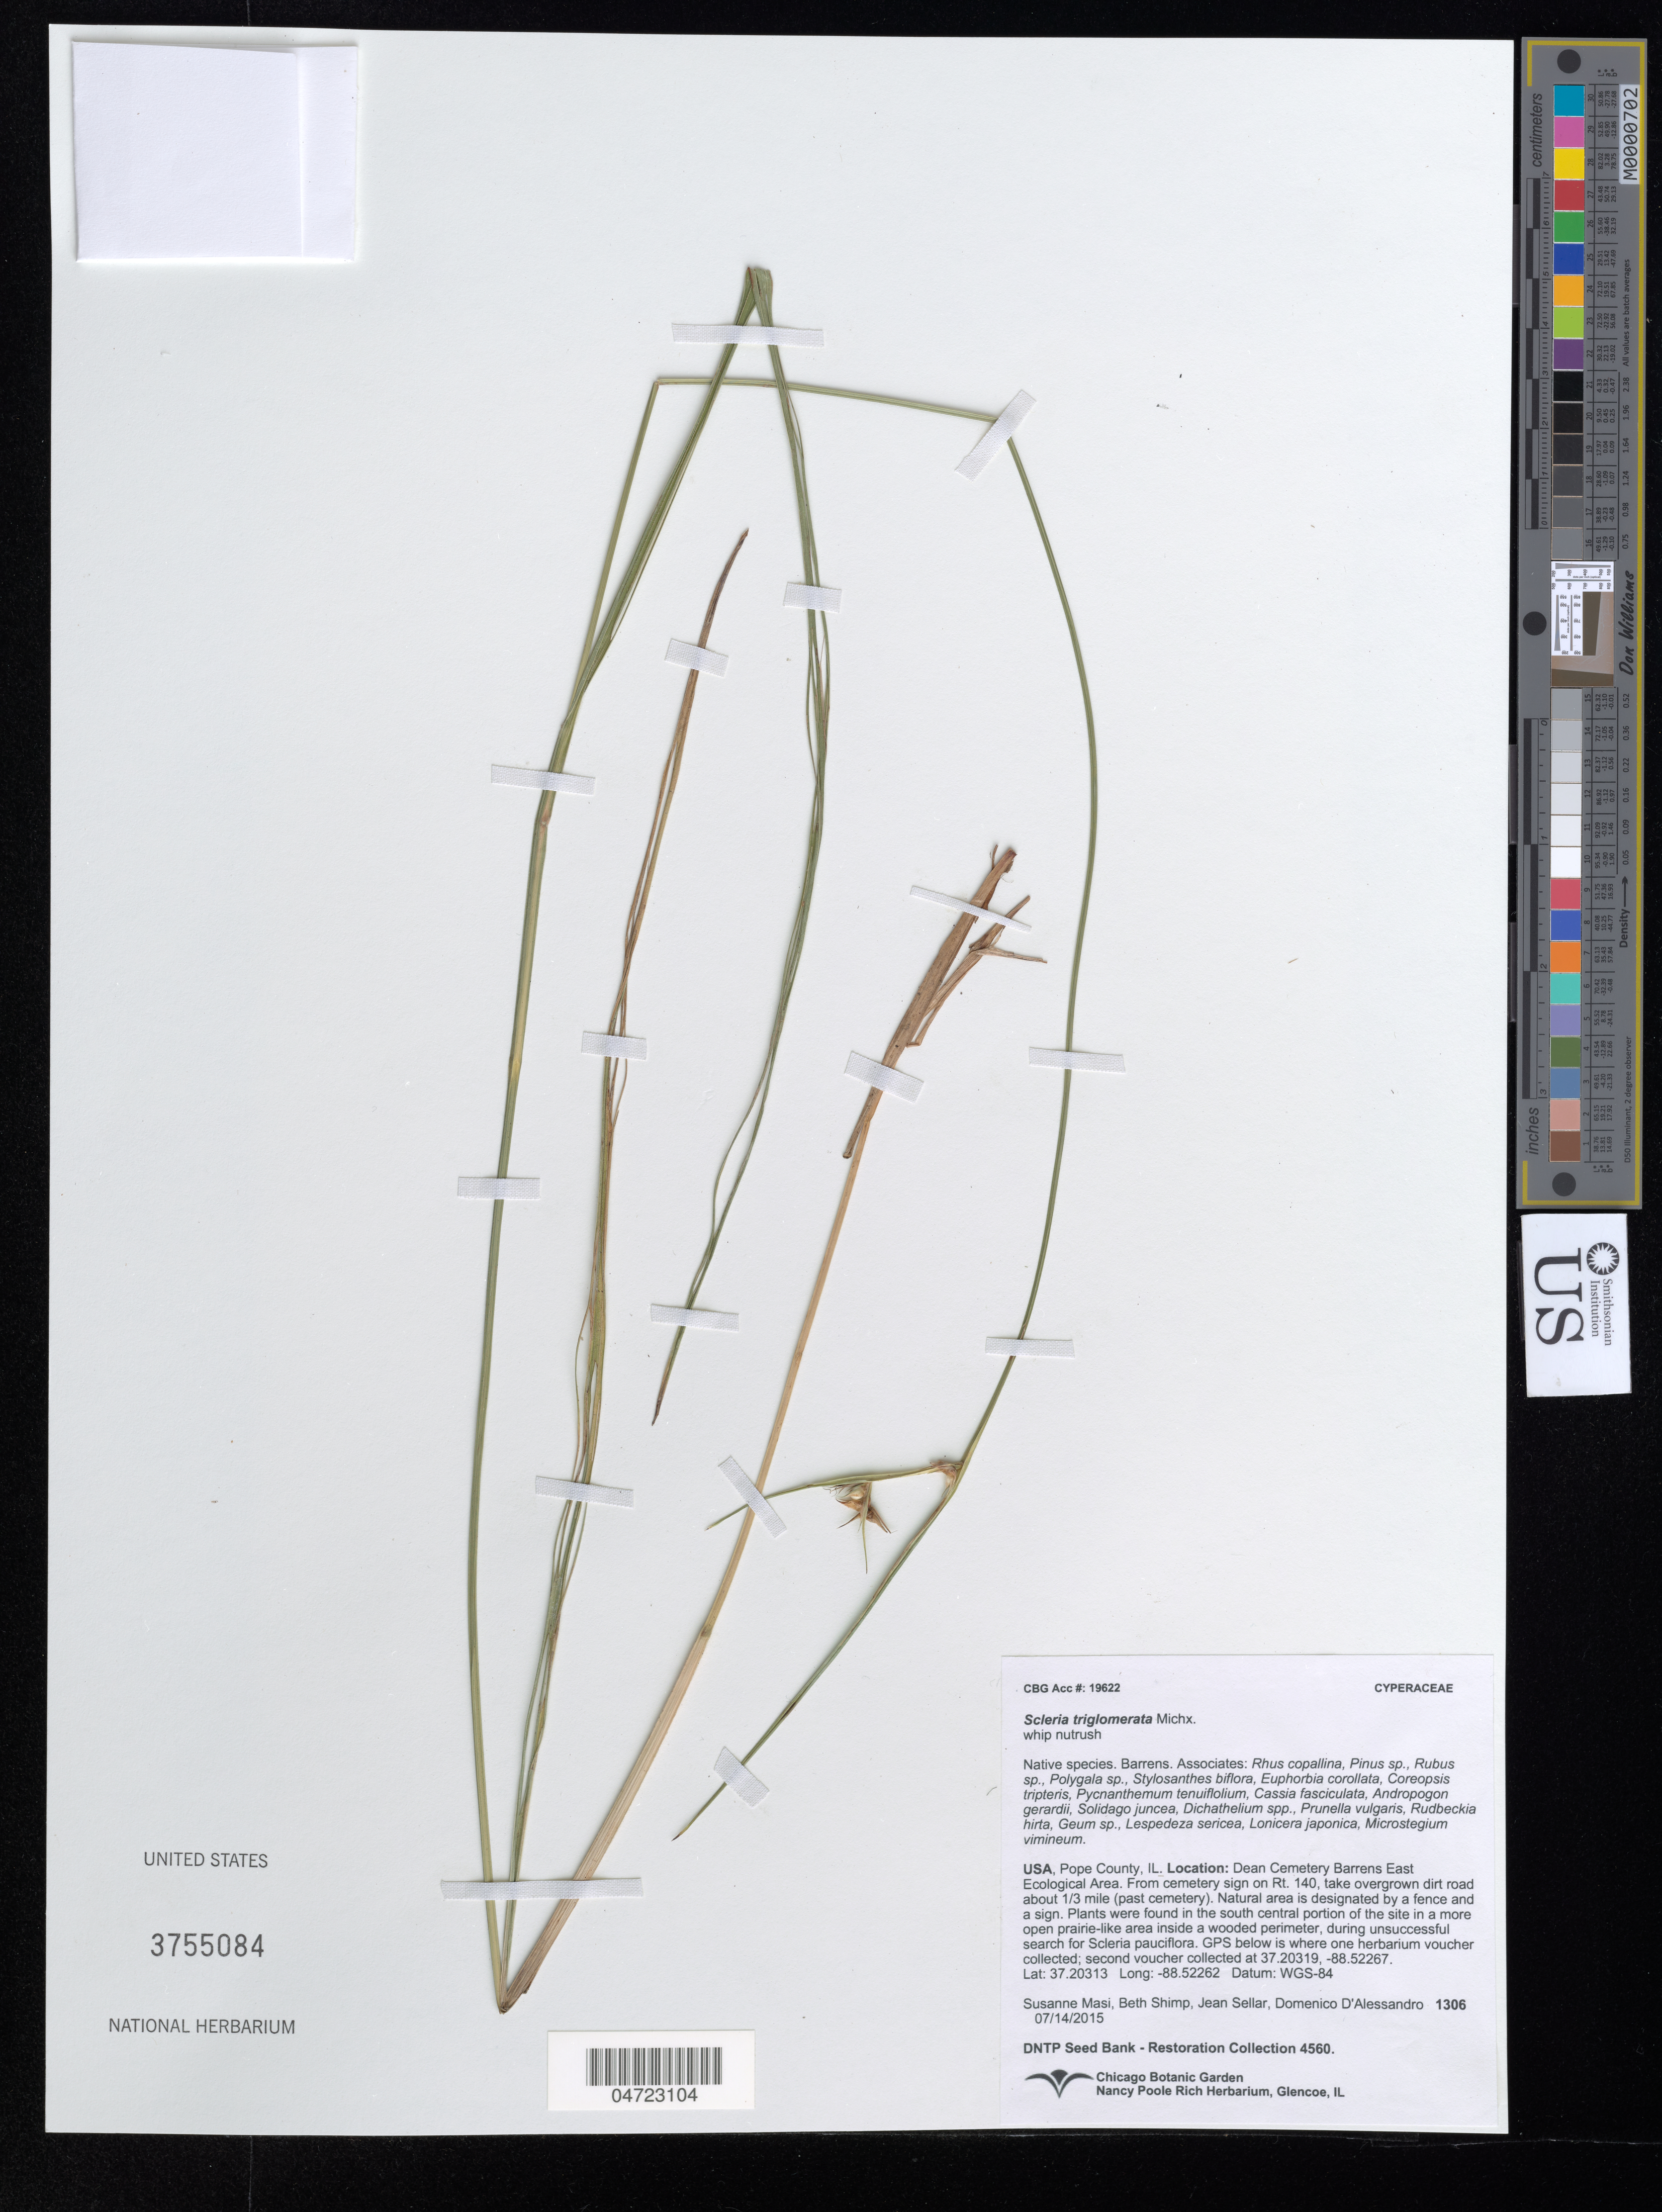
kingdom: Plantae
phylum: Tracheophyta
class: Liliopsida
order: Poales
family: Cyperaceae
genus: Scleria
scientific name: Scleria triglomerata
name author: Michx.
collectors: S. Masi, B. Shimp, J. Sellar & D. D'alessandro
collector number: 1306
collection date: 2015-07-14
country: United States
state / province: Illinois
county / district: Pope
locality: Pope County. Dean Cemetery Barrens East Ecological Area. From cemetery sign on Rt. 140, take overgrown dirt road about 1/3 mile (past cemetery). In the south central portion of the site in a more open prairie-like area inside a wooded perimeter.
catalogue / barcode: US 3755084